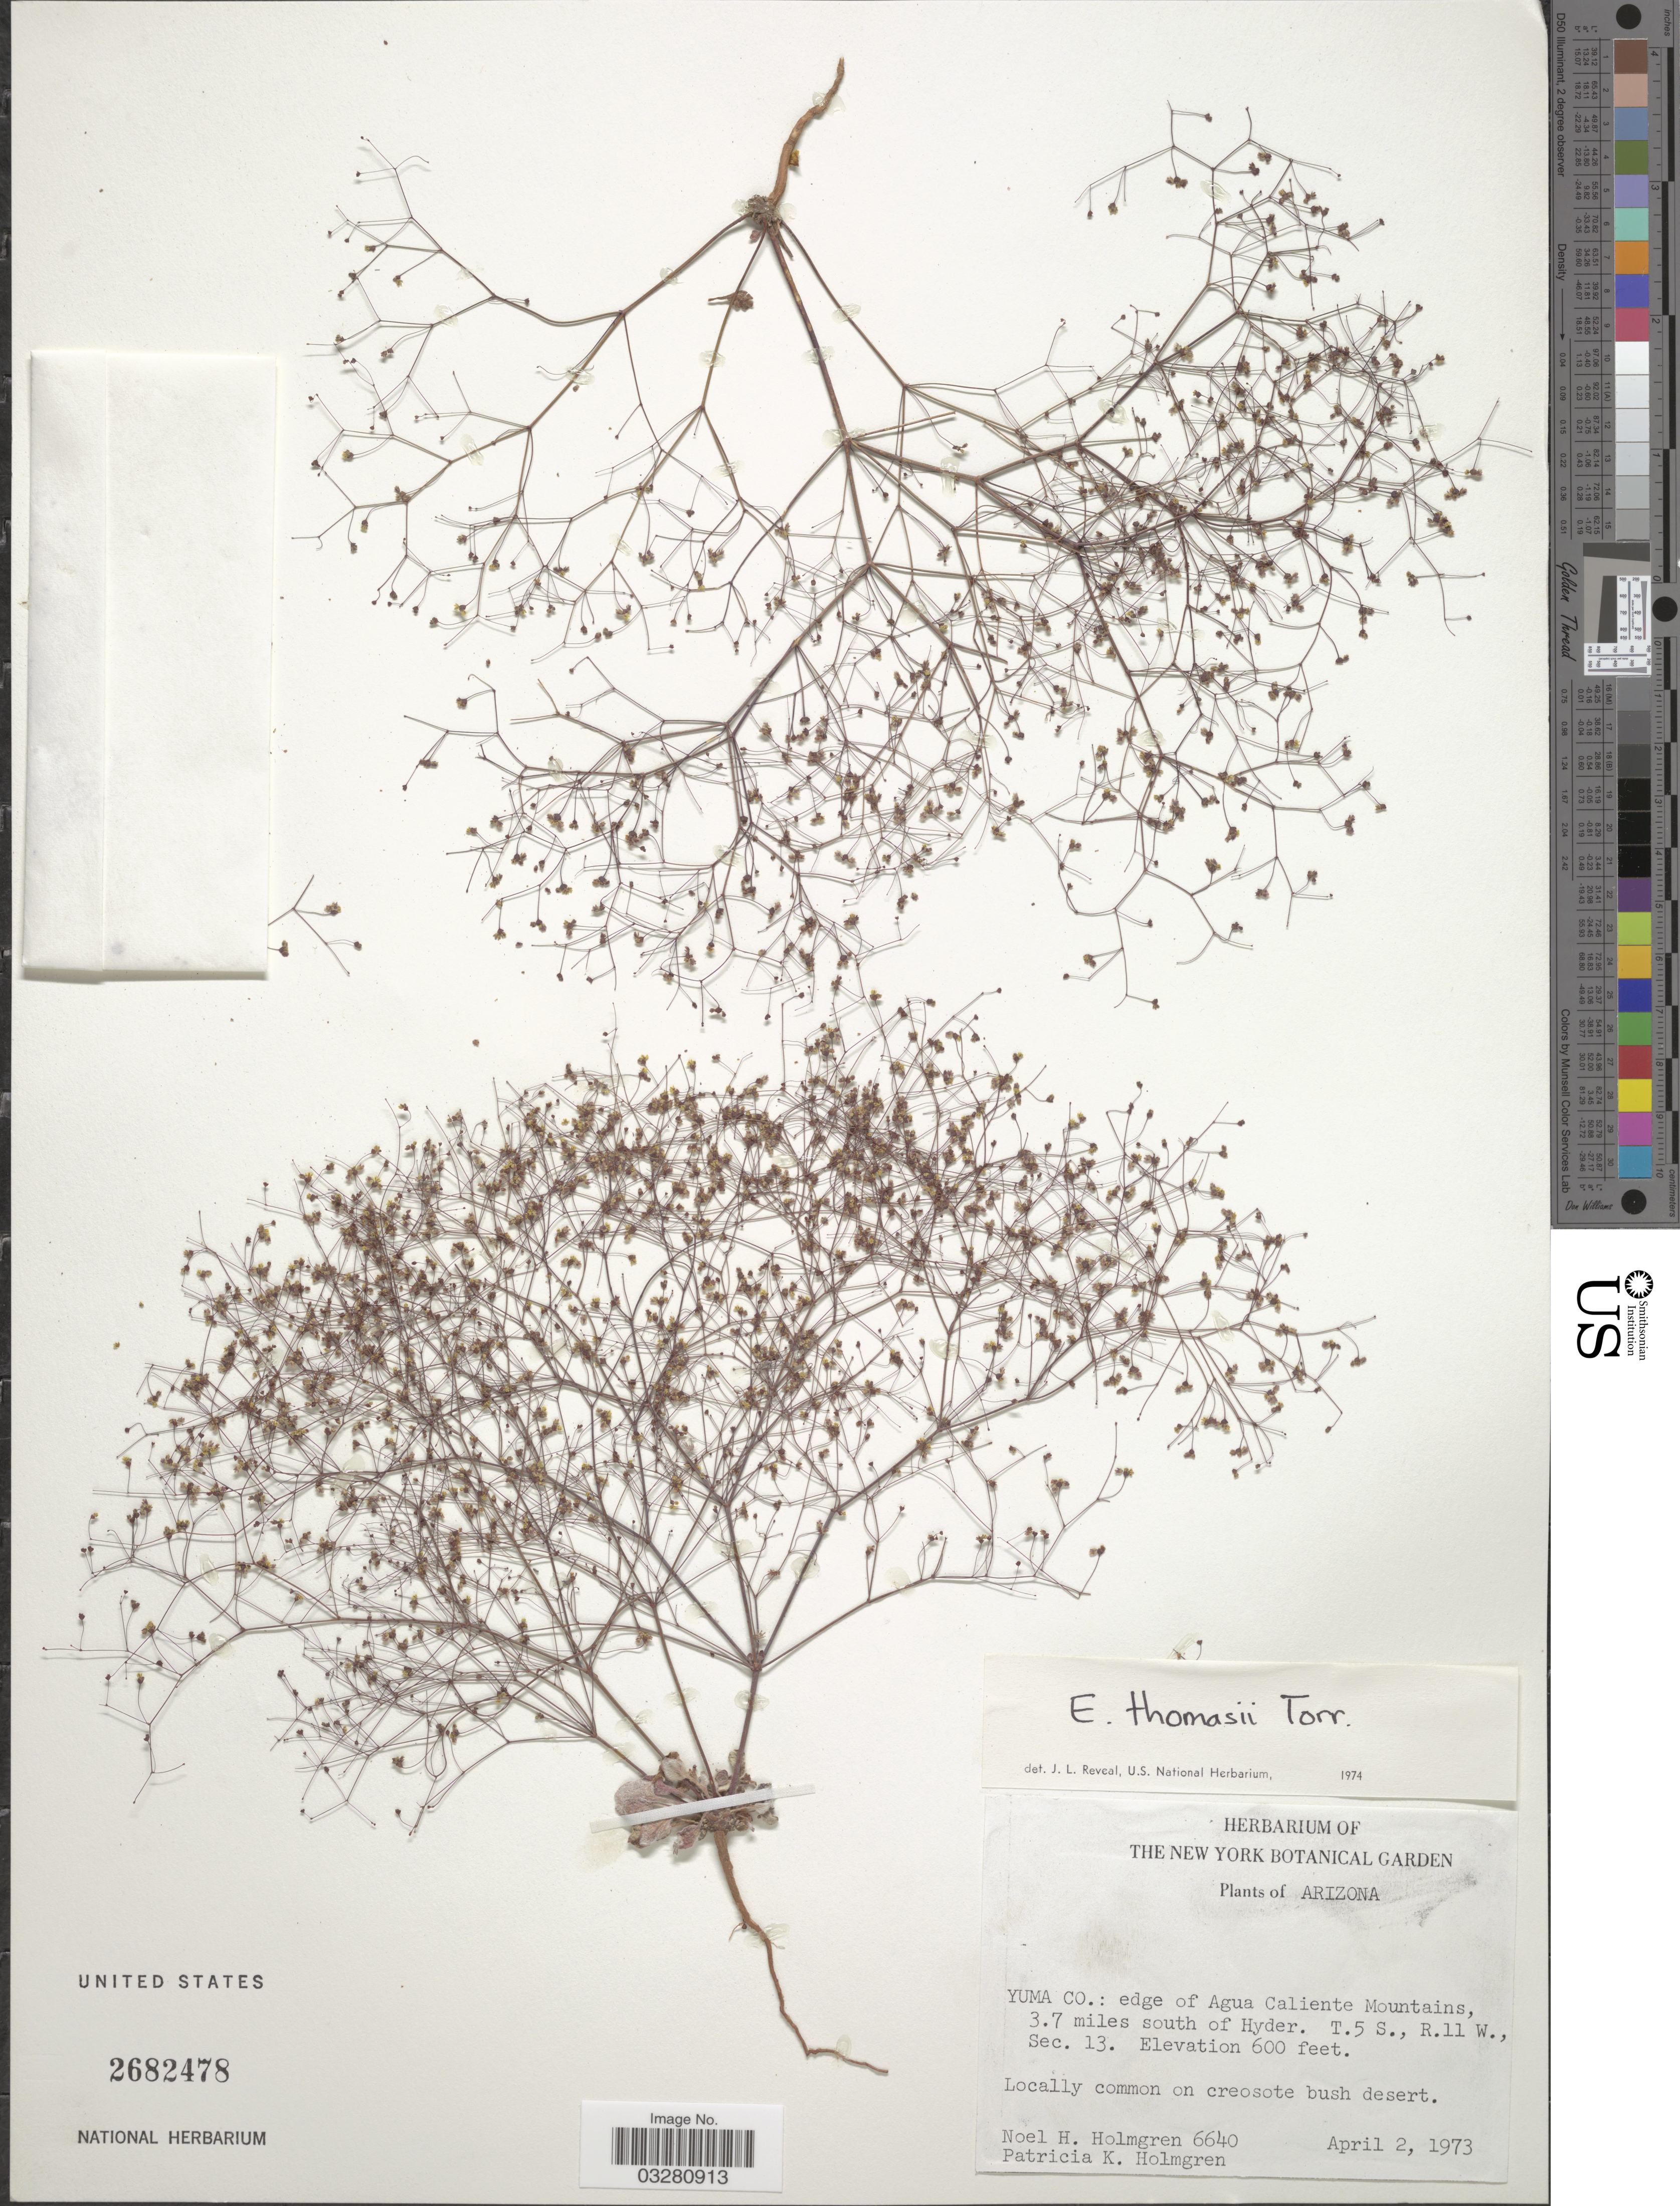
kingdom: Plantae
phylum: Tracheophyta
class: Magnoliopsida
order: Caryophyllales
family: Polygonaceae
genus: Eriogonum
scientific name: Eriogonum thomasii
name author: Torr.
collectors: N. H. Holmgren & P. K. Holmgren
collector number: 6640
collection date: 1973-04-02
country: United States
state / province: Arizona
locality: Yuma Co.: edge of Agua Caliente Mountains, 3.7 miles south of Hyder. T.5S., R.11W., Sec.13.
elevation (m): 183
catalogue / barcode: US 2682478